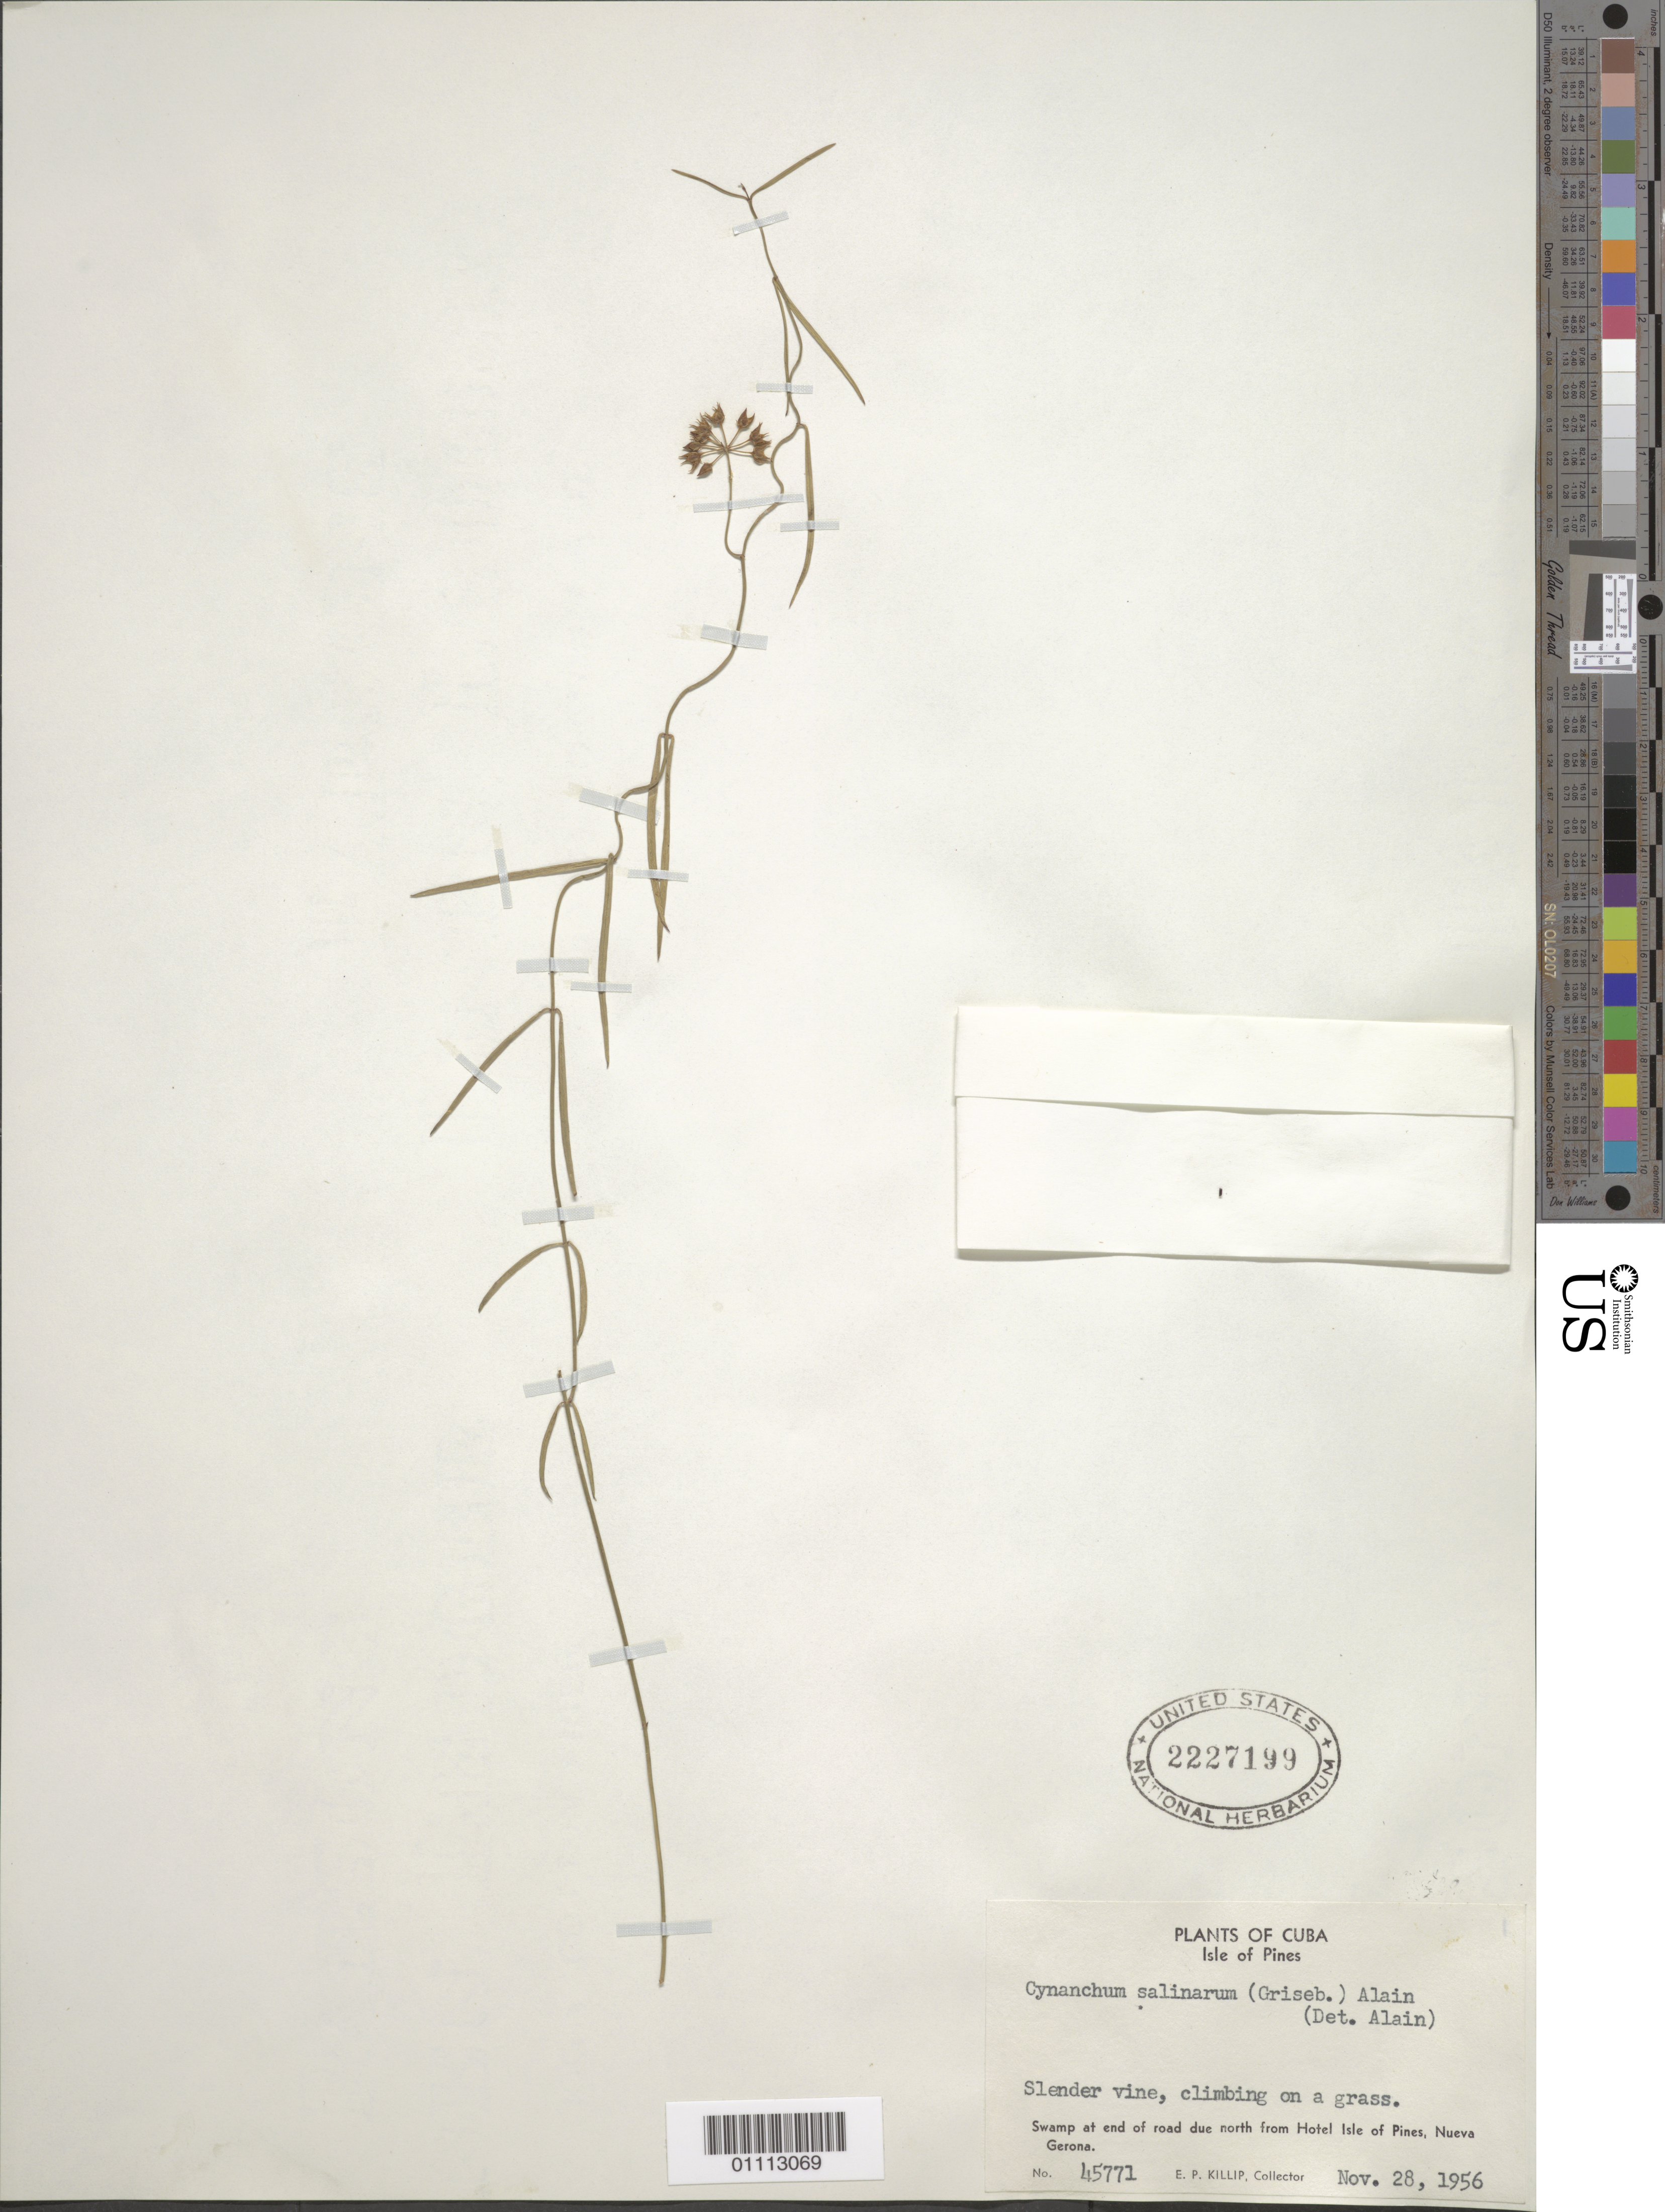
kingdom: Plantae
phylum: Tracheophyta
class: Magnoliopsida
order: Gentianales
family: Apocynaceae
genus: Cynanchum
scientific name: Cynanchum salinarum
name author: (Griseb.) Alain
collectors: E. P. Killip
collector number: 45771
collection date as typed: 28 Nov 1956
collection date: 1956-11-28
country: Cuba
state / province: Isla de La Juventud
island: Isla de la Juventud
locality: Swamp at end of road due N from Hotel Isle of Pines, Nueva Gerona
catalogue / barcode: US 2227199